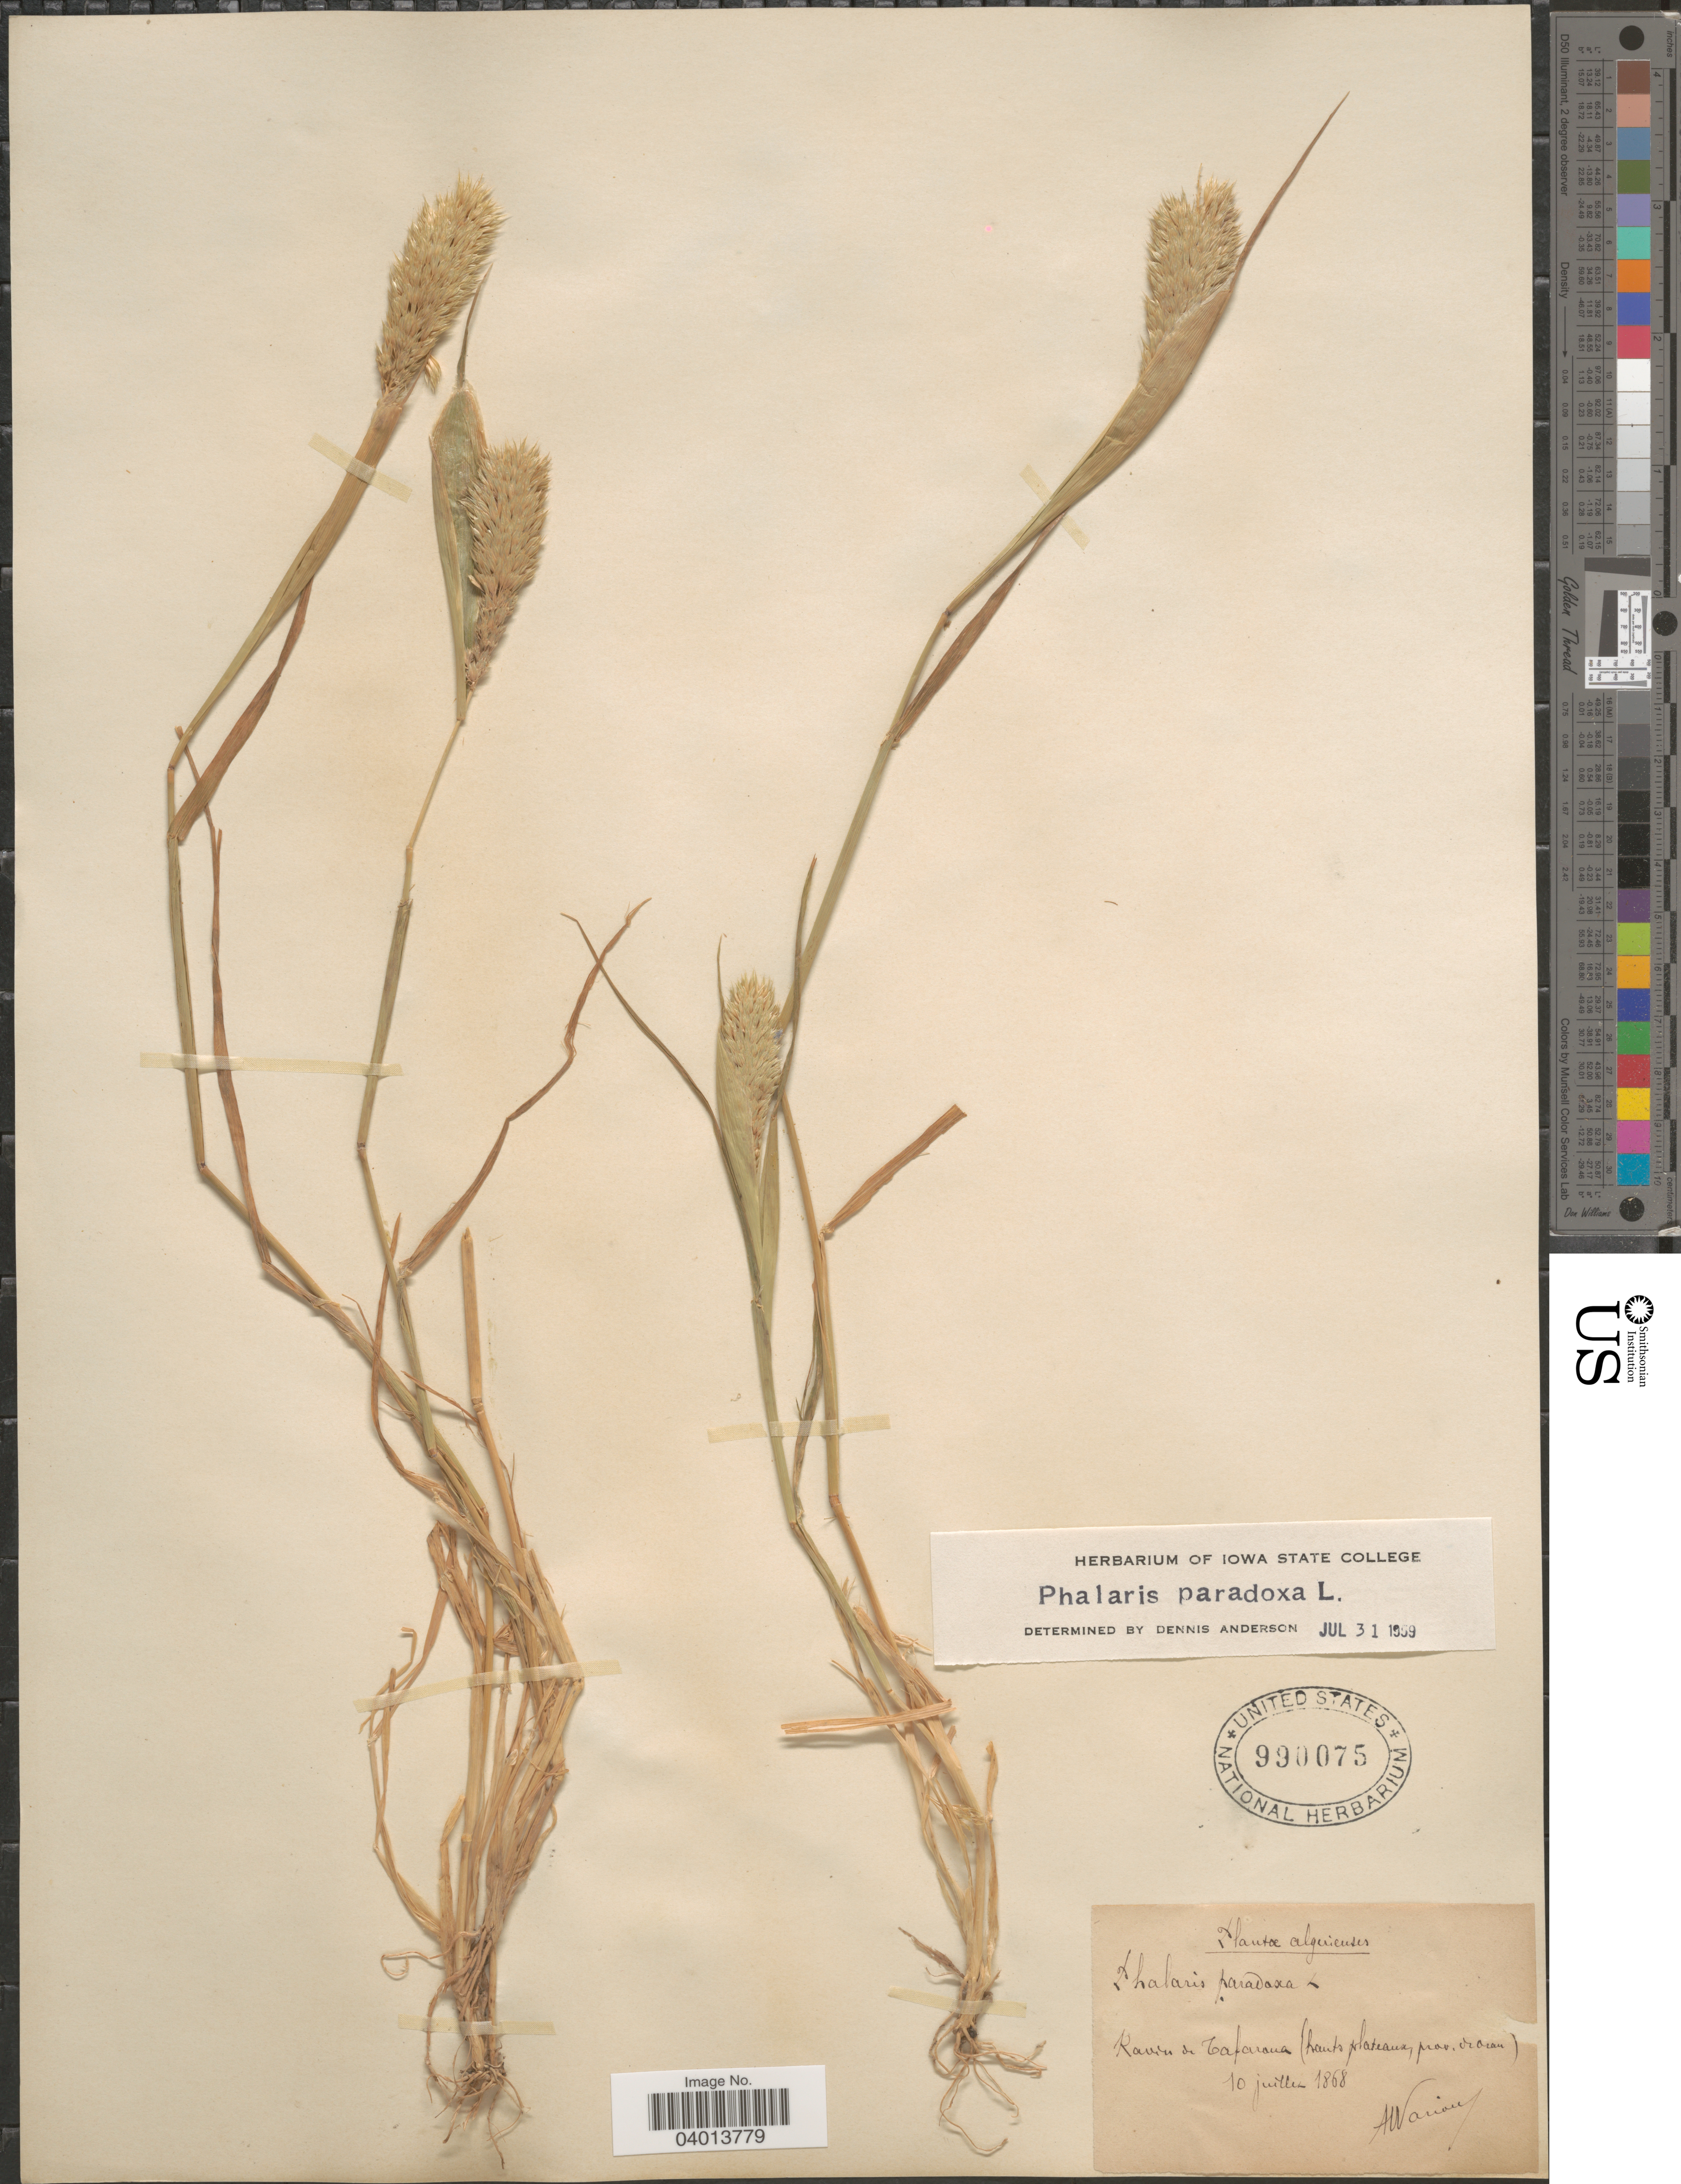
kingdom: Plantae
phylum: Tracheophyta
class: Liliopsida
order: Poales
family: Poaceae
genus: Phalaris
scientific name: Phalaris paradoxa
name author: L.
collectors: A. Warion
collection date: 1868-07-10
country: Algeria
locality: Algerienses. Ravin de Tafaraua (hauts plateaux, prov. D'Oran).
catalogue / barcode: US 990075